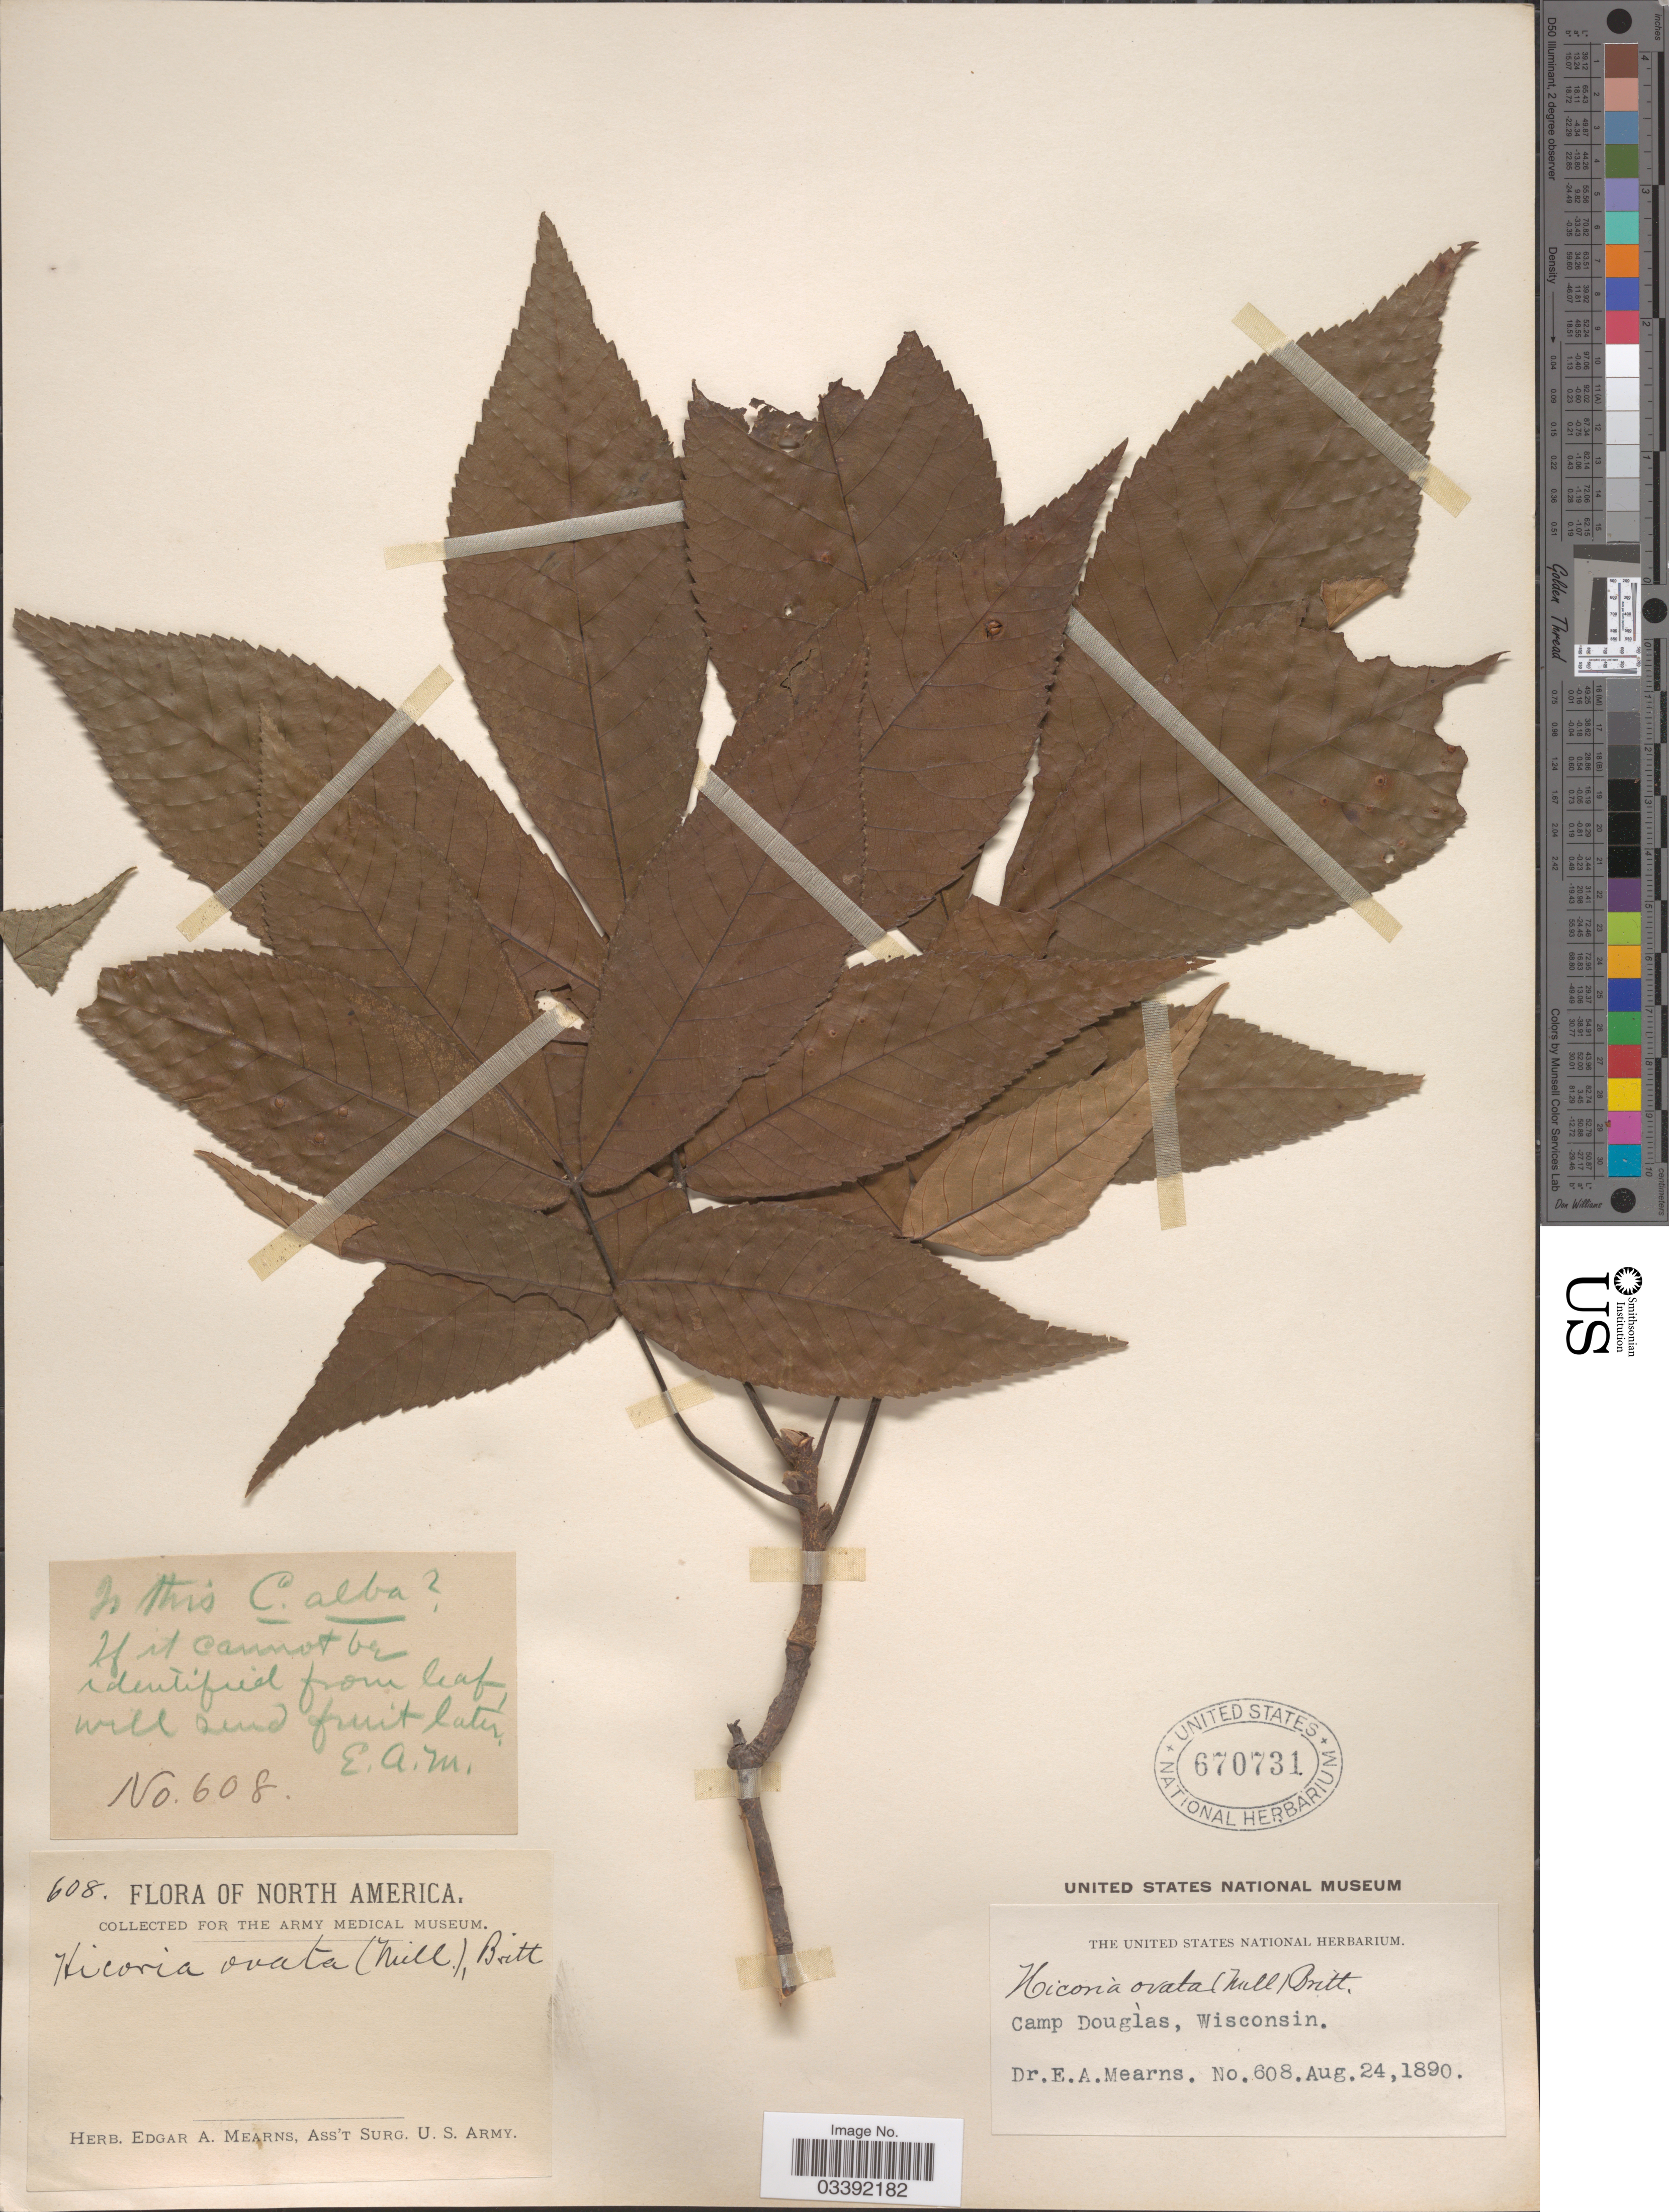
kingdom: Plantae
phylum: Tracheophyta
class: Magnoliopsida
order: Fagales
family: Juglandaceae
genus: Carya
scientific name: Carya ovata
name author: (Mill.) K. Koch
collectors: E. A. Mearns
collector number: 608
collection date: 1890-08-24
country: United States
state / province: Wisconsin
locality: Camp Douglas.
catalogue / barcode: US 670731